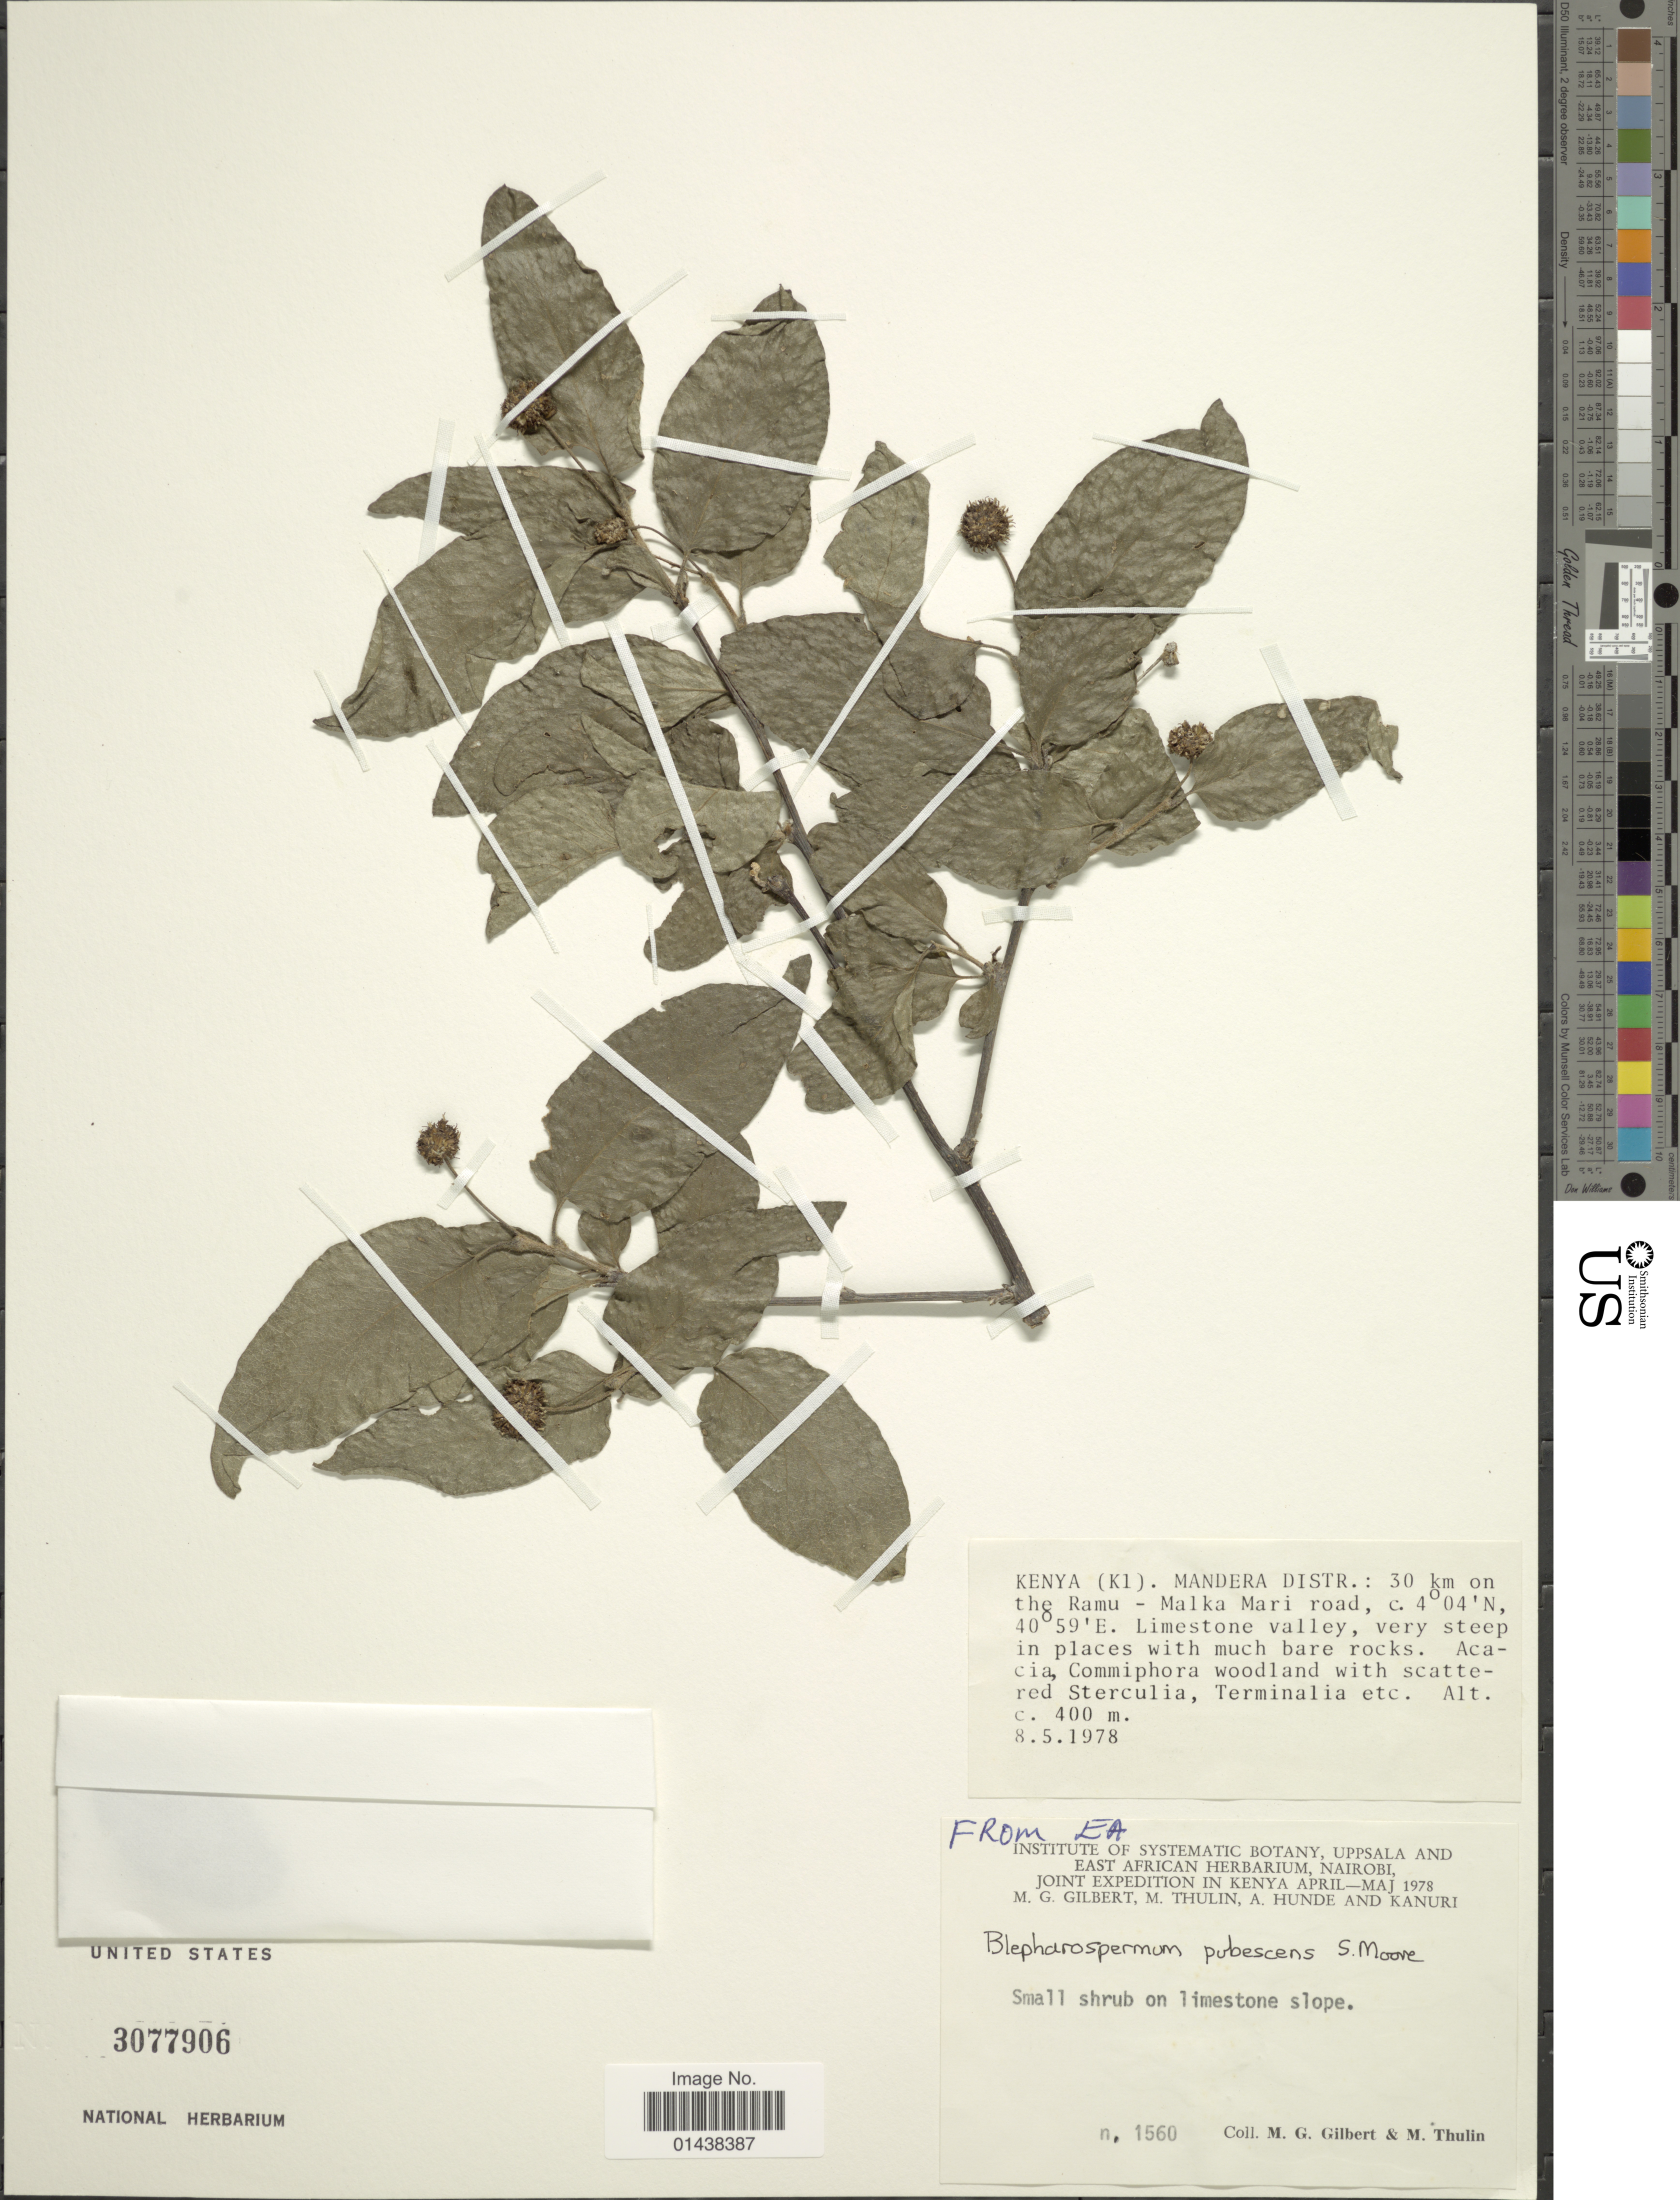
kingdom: Plantae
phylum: Tracheophyta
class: Magnoliopsida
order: Asterales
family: Asteraceae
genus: Blepharispermum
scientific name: Blepharispermum pubescens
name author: S. Moore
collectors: M. G. Gilbert & M. Thulin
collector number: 1560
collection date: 1978-05-08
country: Kenya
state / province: Mandera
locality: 30 km on the Ramu - Malka Mari road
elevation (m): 400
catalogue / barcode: US 3077906